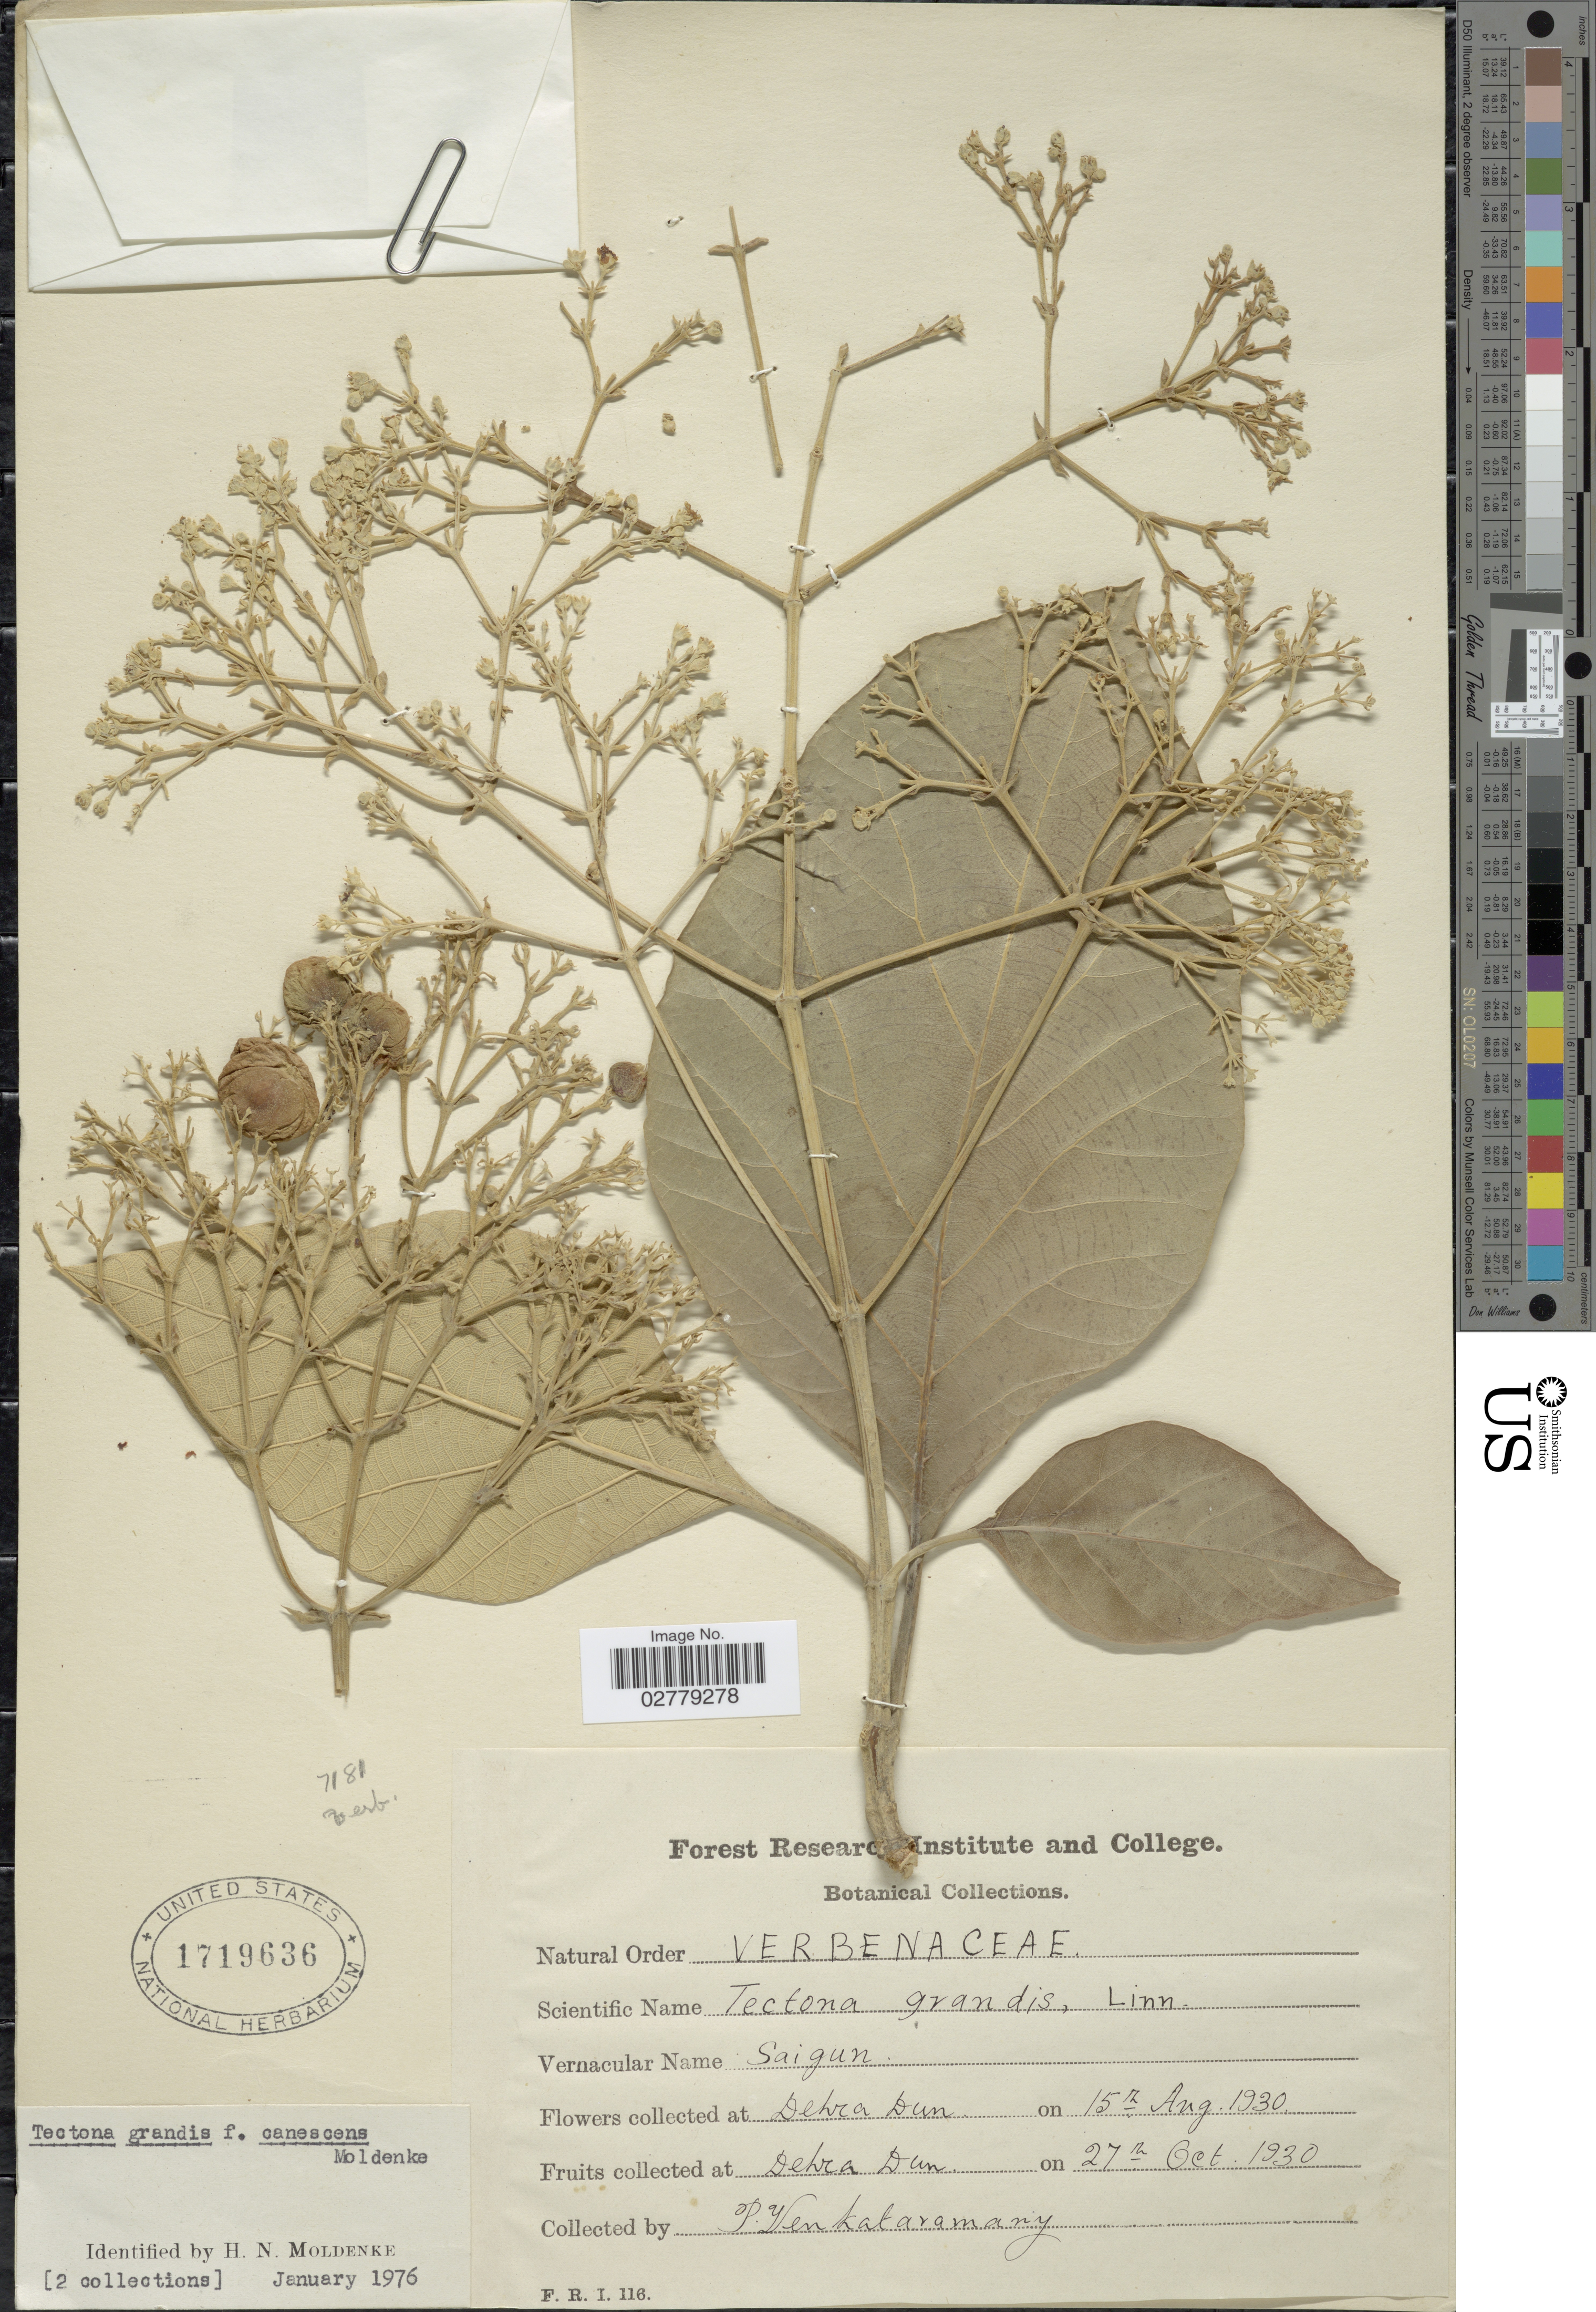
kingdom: Plantae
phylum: Tracheophyta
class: Magnoliopsida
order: Lamiales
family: Lamiaceae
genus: Tectona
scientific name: Tectona grandis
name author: L. f.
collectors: P. Venkataramany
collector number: FRI116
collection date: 1930-08-15/1930-10-27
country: India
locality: Dehra Dun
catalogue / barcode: US 1719636